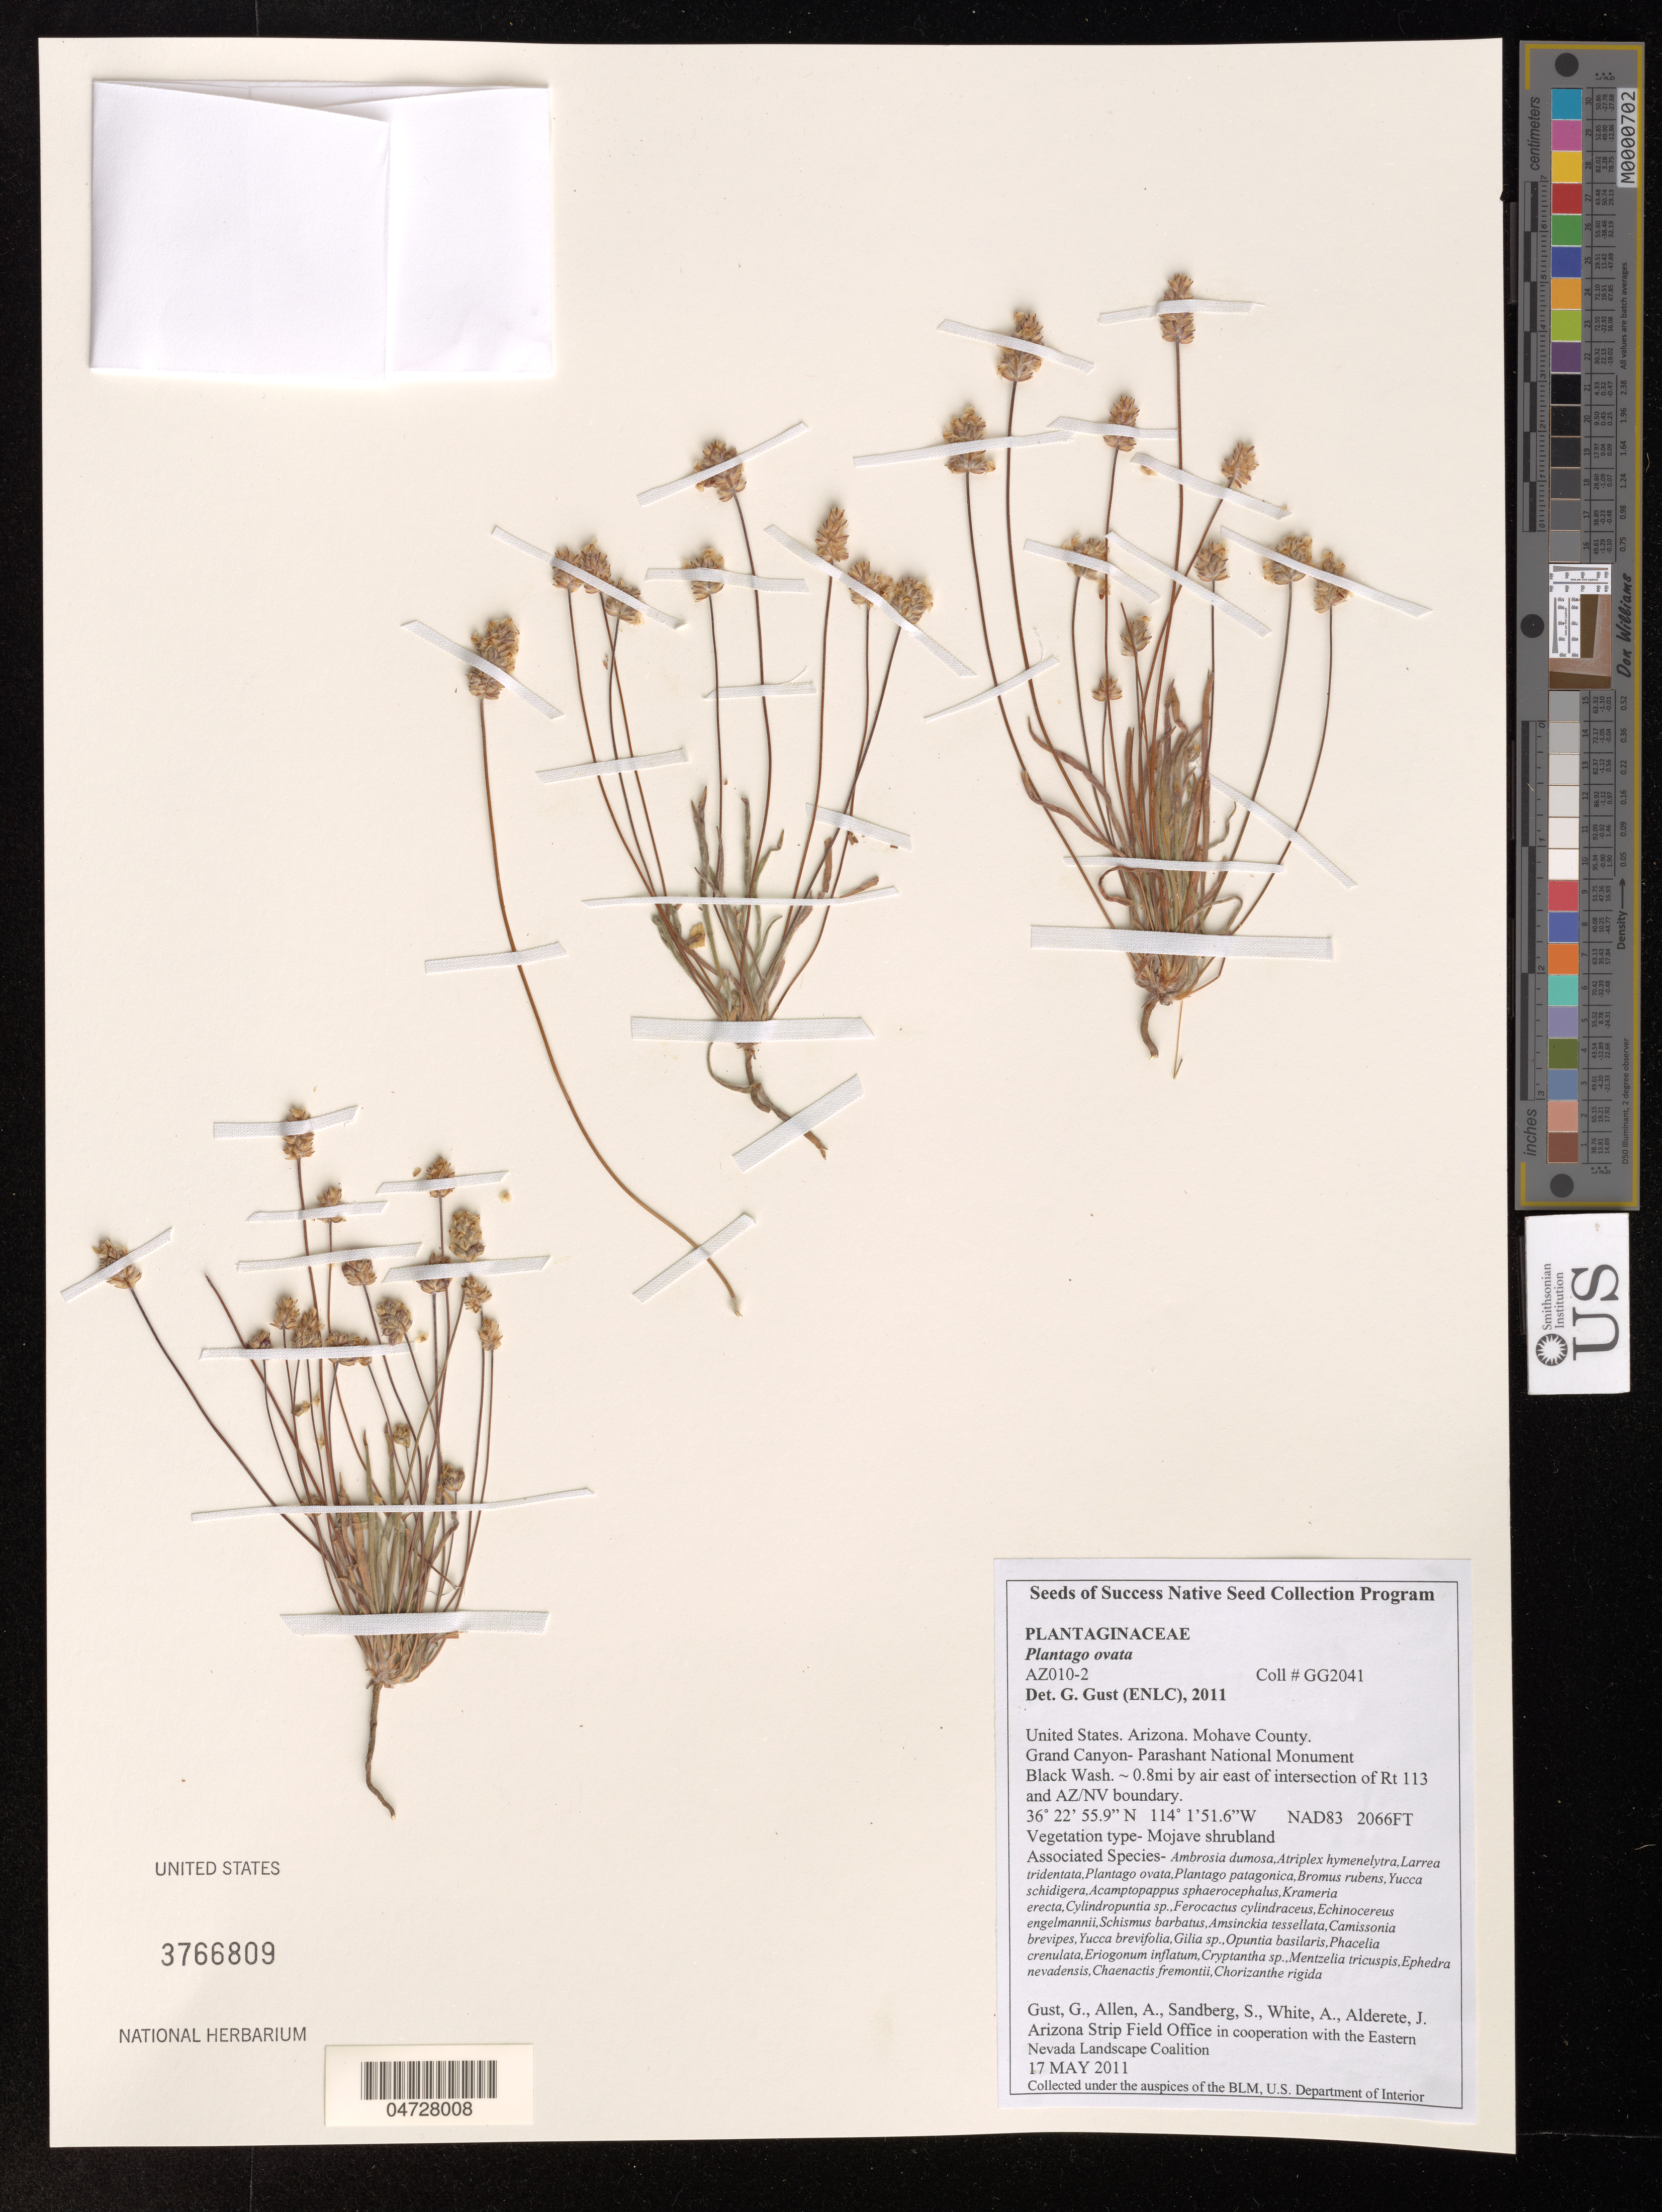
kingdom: Plantae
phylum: Tracheophyta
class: Magnoliopsida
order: Lamiales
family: Plantaginaceae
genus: Plantago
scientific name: Plantago ovata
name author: Forssk.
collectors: G. Gust, A. Allen, S. Sandberg & A. White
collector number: GG2041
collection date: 2011-05-17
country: United States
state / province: Arizona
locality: Mohave County. Grand Canyon- Parashant National Monument Black Wash. ~ 0.8mi by air east of intersection of Rt 113 and AZ/NV boundary.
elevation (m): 630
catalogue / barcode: US 3766809